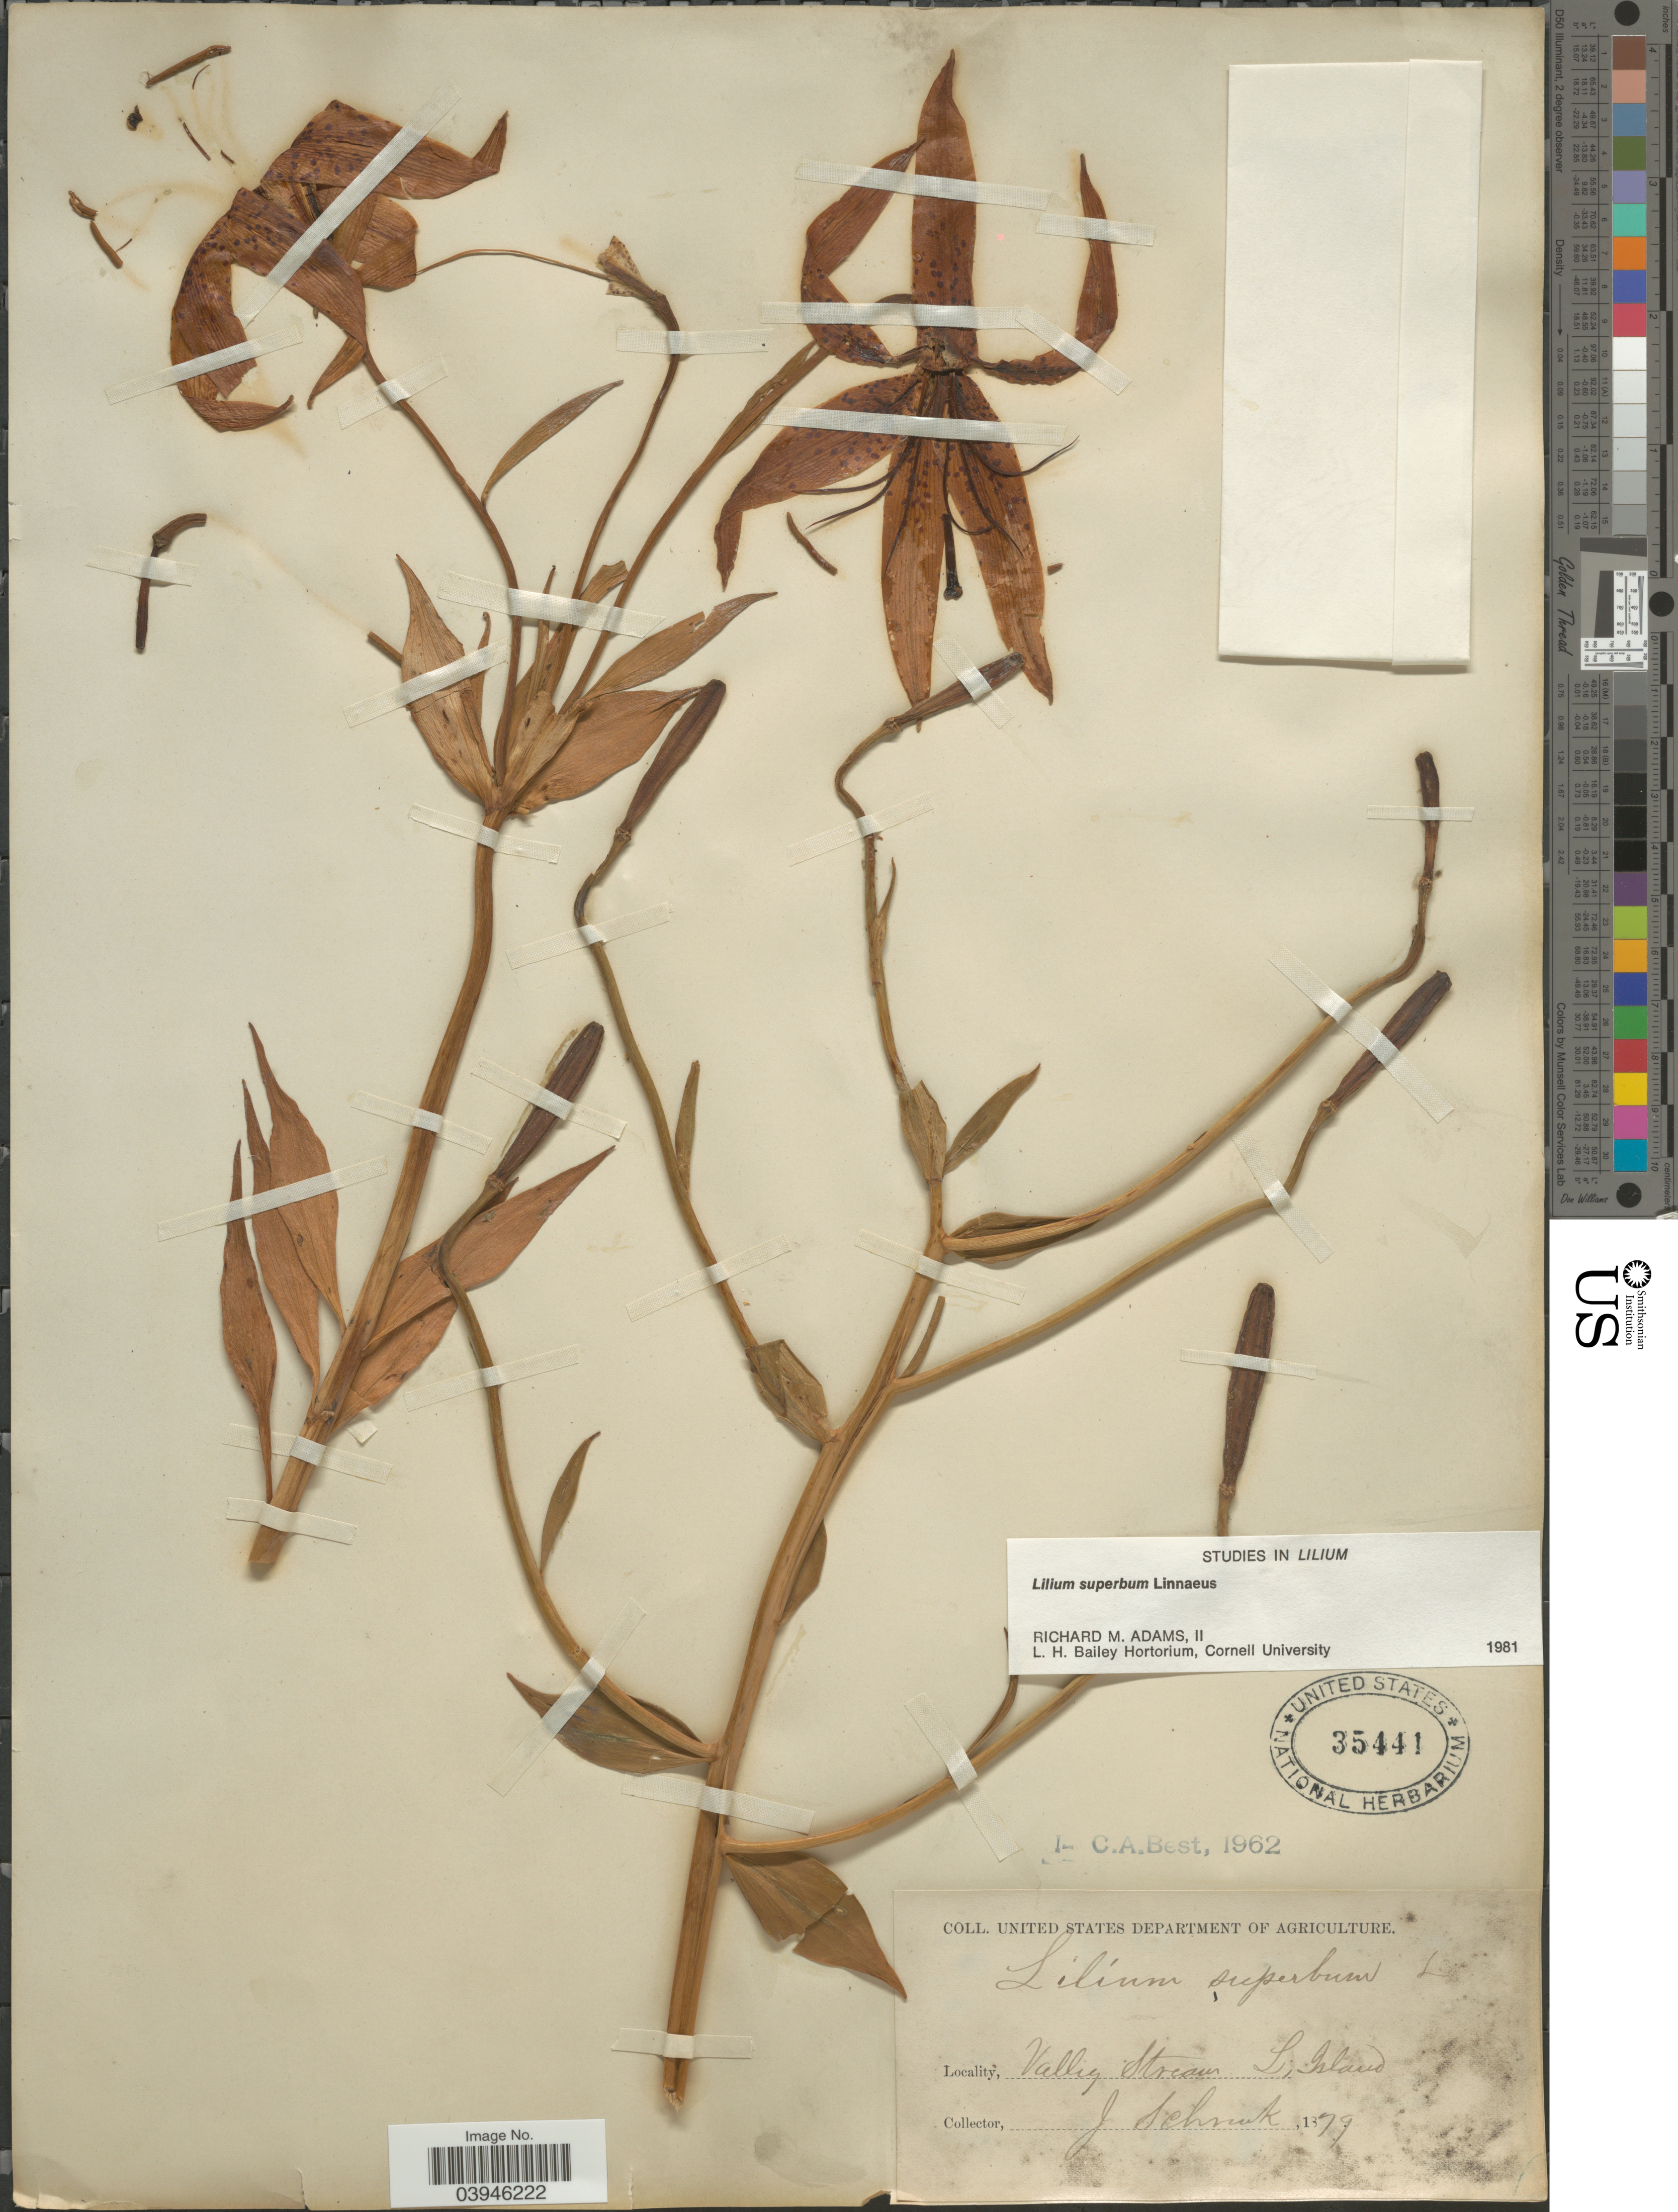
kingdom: Plantae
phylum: Tracheophyta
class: Liliopsida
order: Liliales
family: Liliaceae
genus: Lilium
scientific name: Lilium superbum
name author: L.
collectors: J. Schrenk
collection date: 1879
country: United States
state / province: New York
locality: Valley Stream L. Island.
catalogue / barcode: US 35441